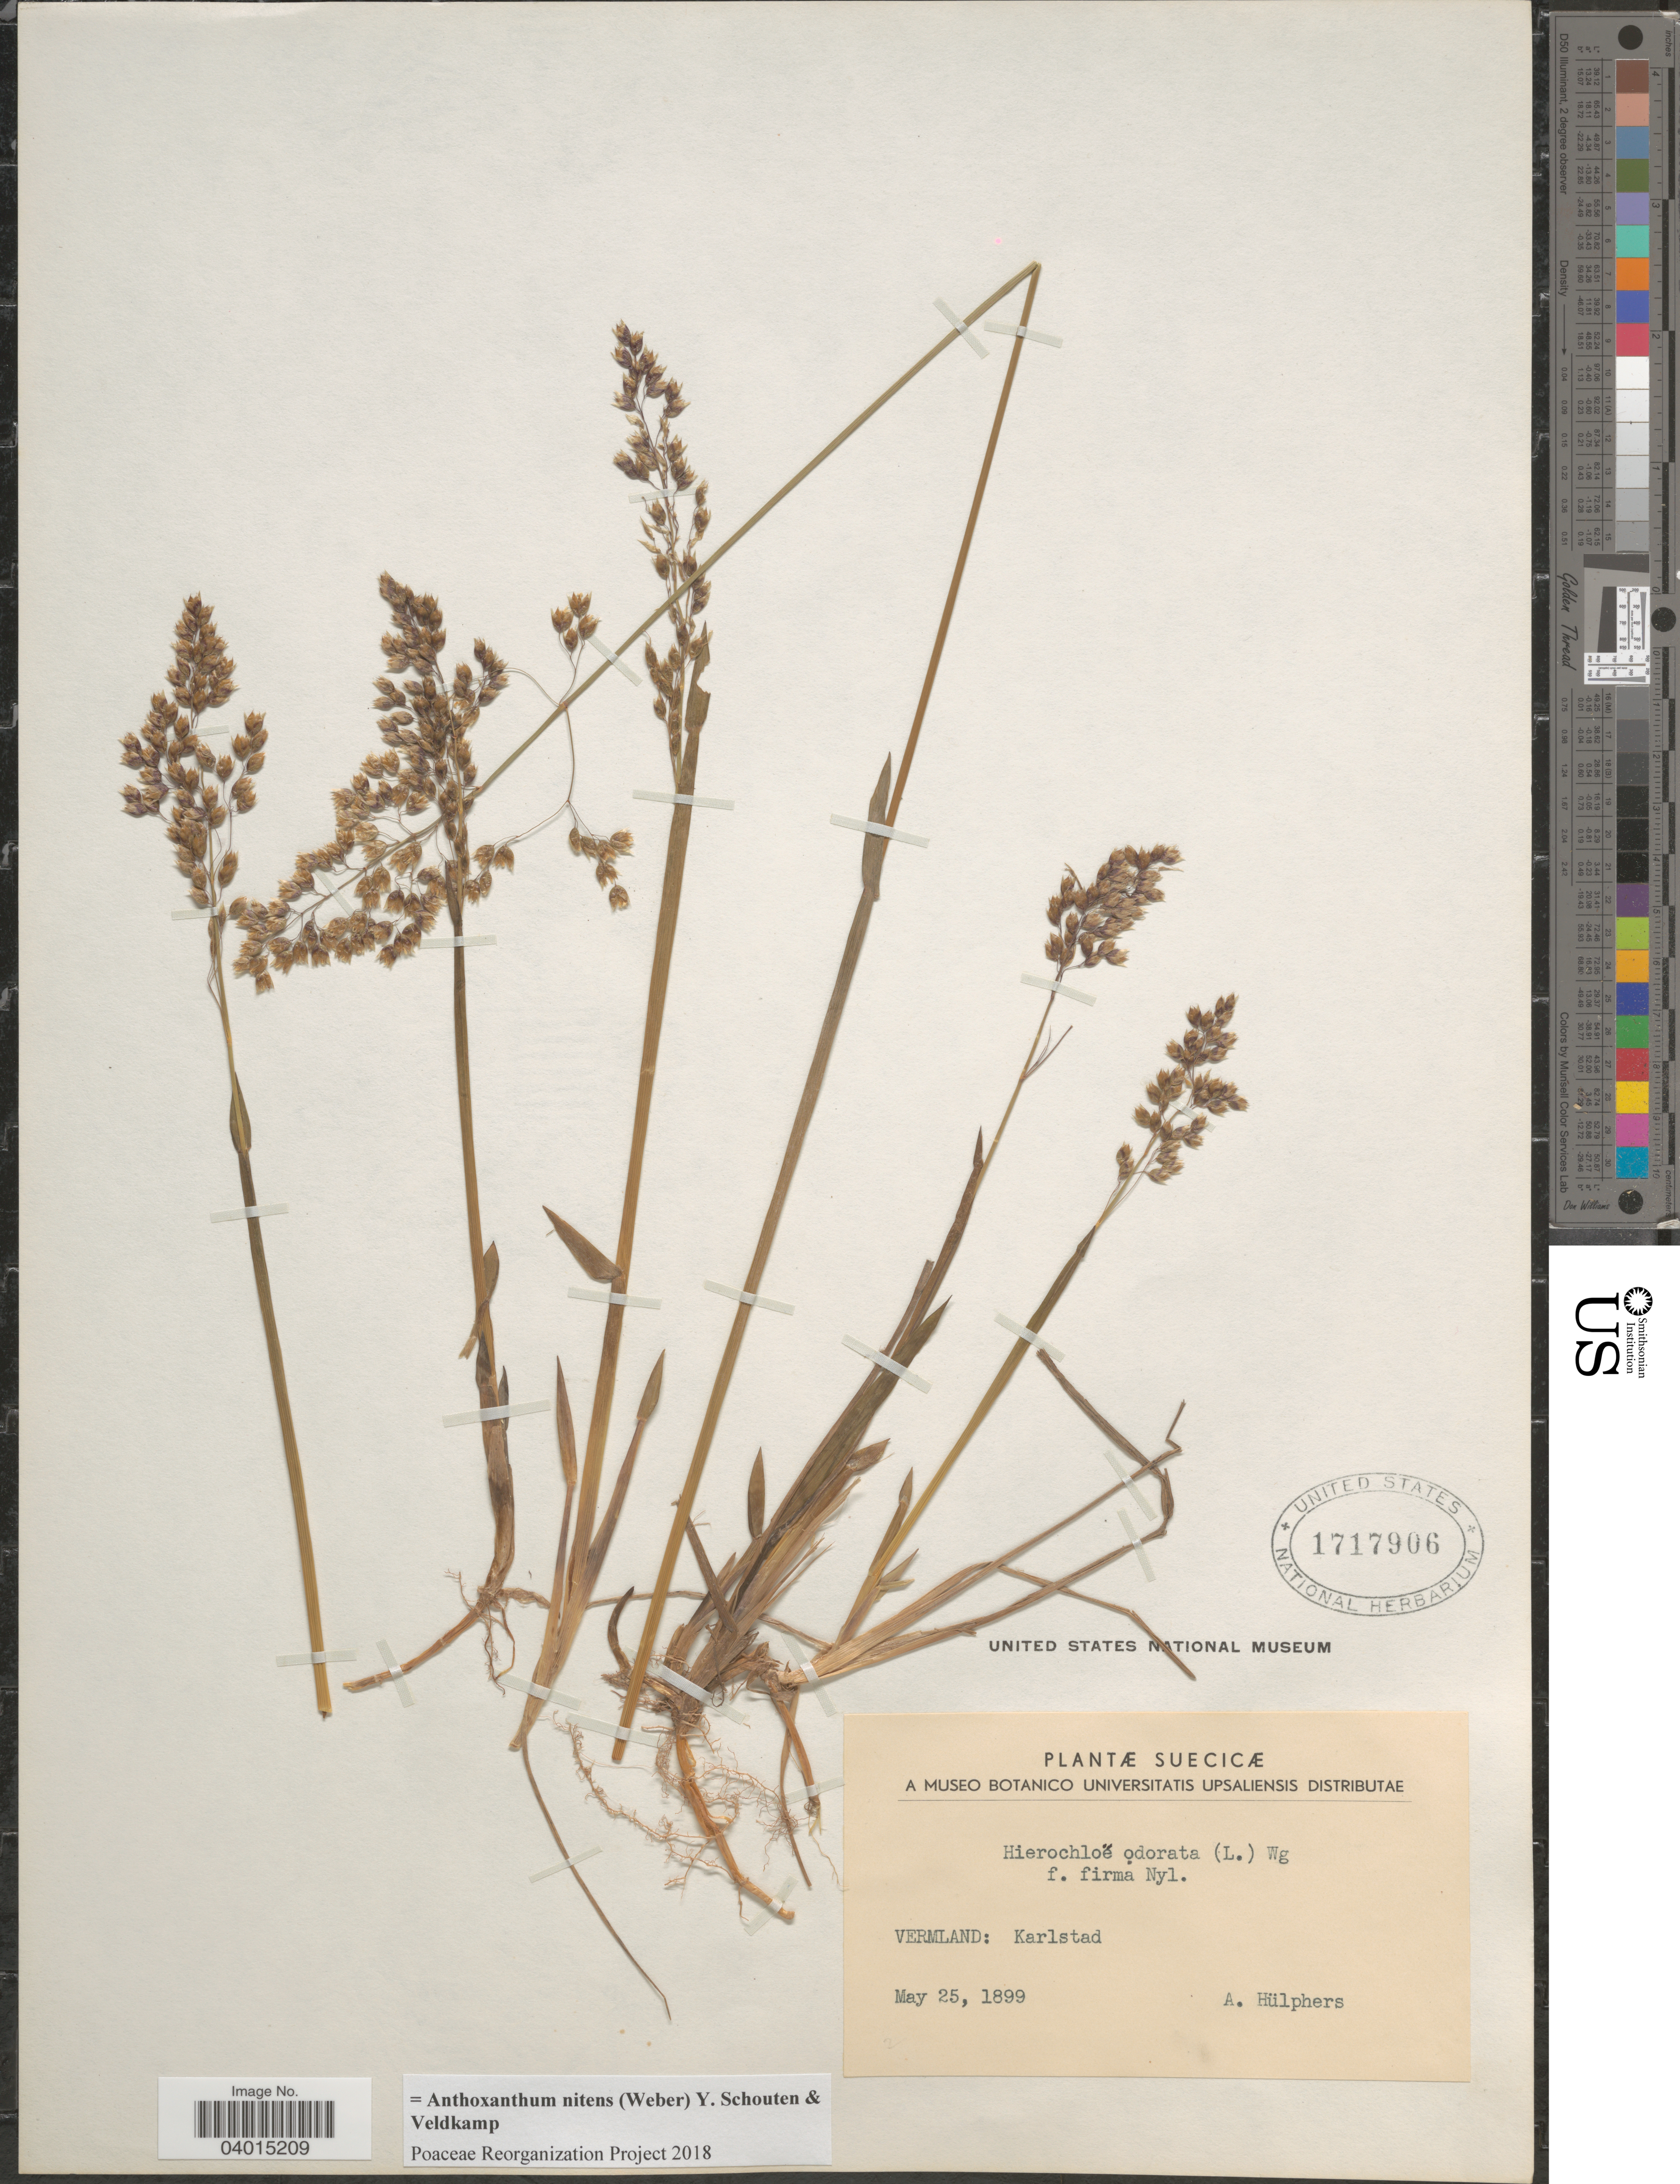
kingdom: Plantae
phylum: Tracheophyta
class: Liliopsida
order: Poales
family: Poaceae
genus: Anthoxanthum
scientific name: Anthoxanthum nitens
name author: (G.H. Weber) R.T.A. Schouten & Veldkamp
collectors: A. Hülphers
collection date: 1899-05-25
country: Sweden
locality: Suecicæ. Vermland: Karlstad.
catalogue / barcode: US 1717906